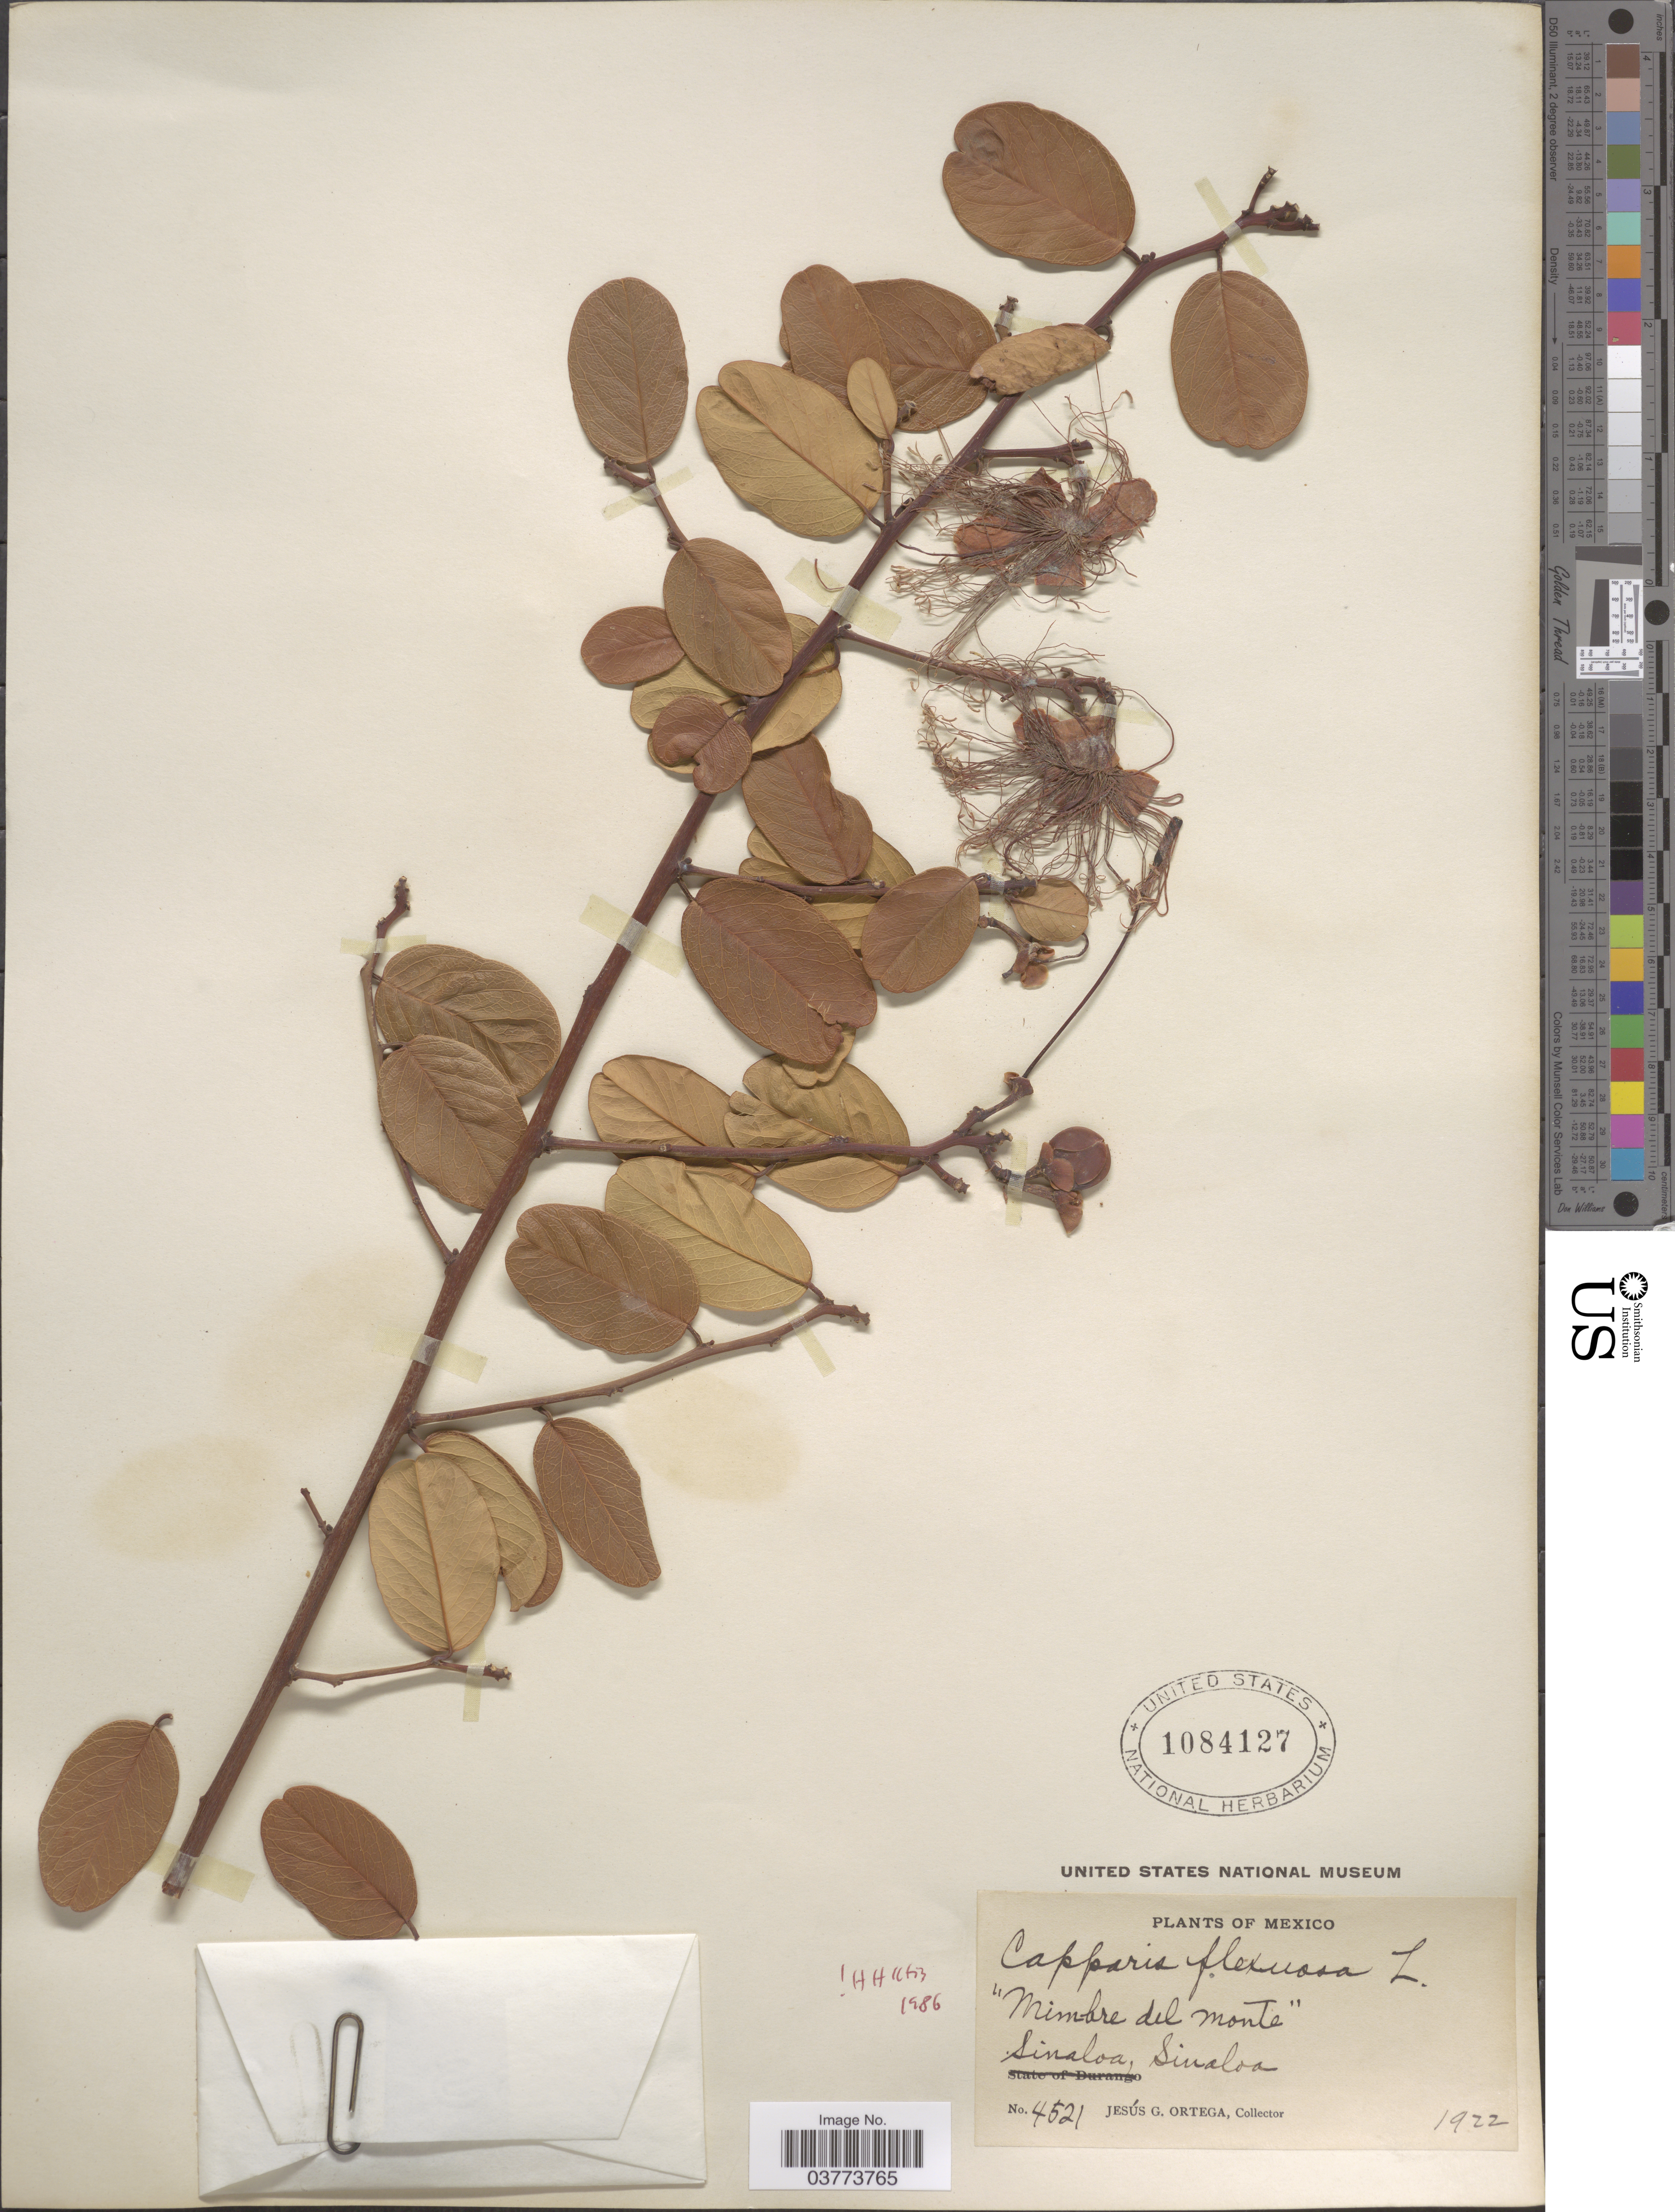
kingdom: Plantae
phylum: Tracheophyta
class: Magnoliopsida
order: Brassicales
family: Capparaceae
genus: Cynophalla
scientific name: Cynophalla flexuosa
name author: (L.) J. Presl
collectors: J. Ortega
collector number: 4521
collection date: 1922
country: Mexico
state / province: Sinaloa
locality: Mimbre del Monte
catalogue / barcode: US 1084127